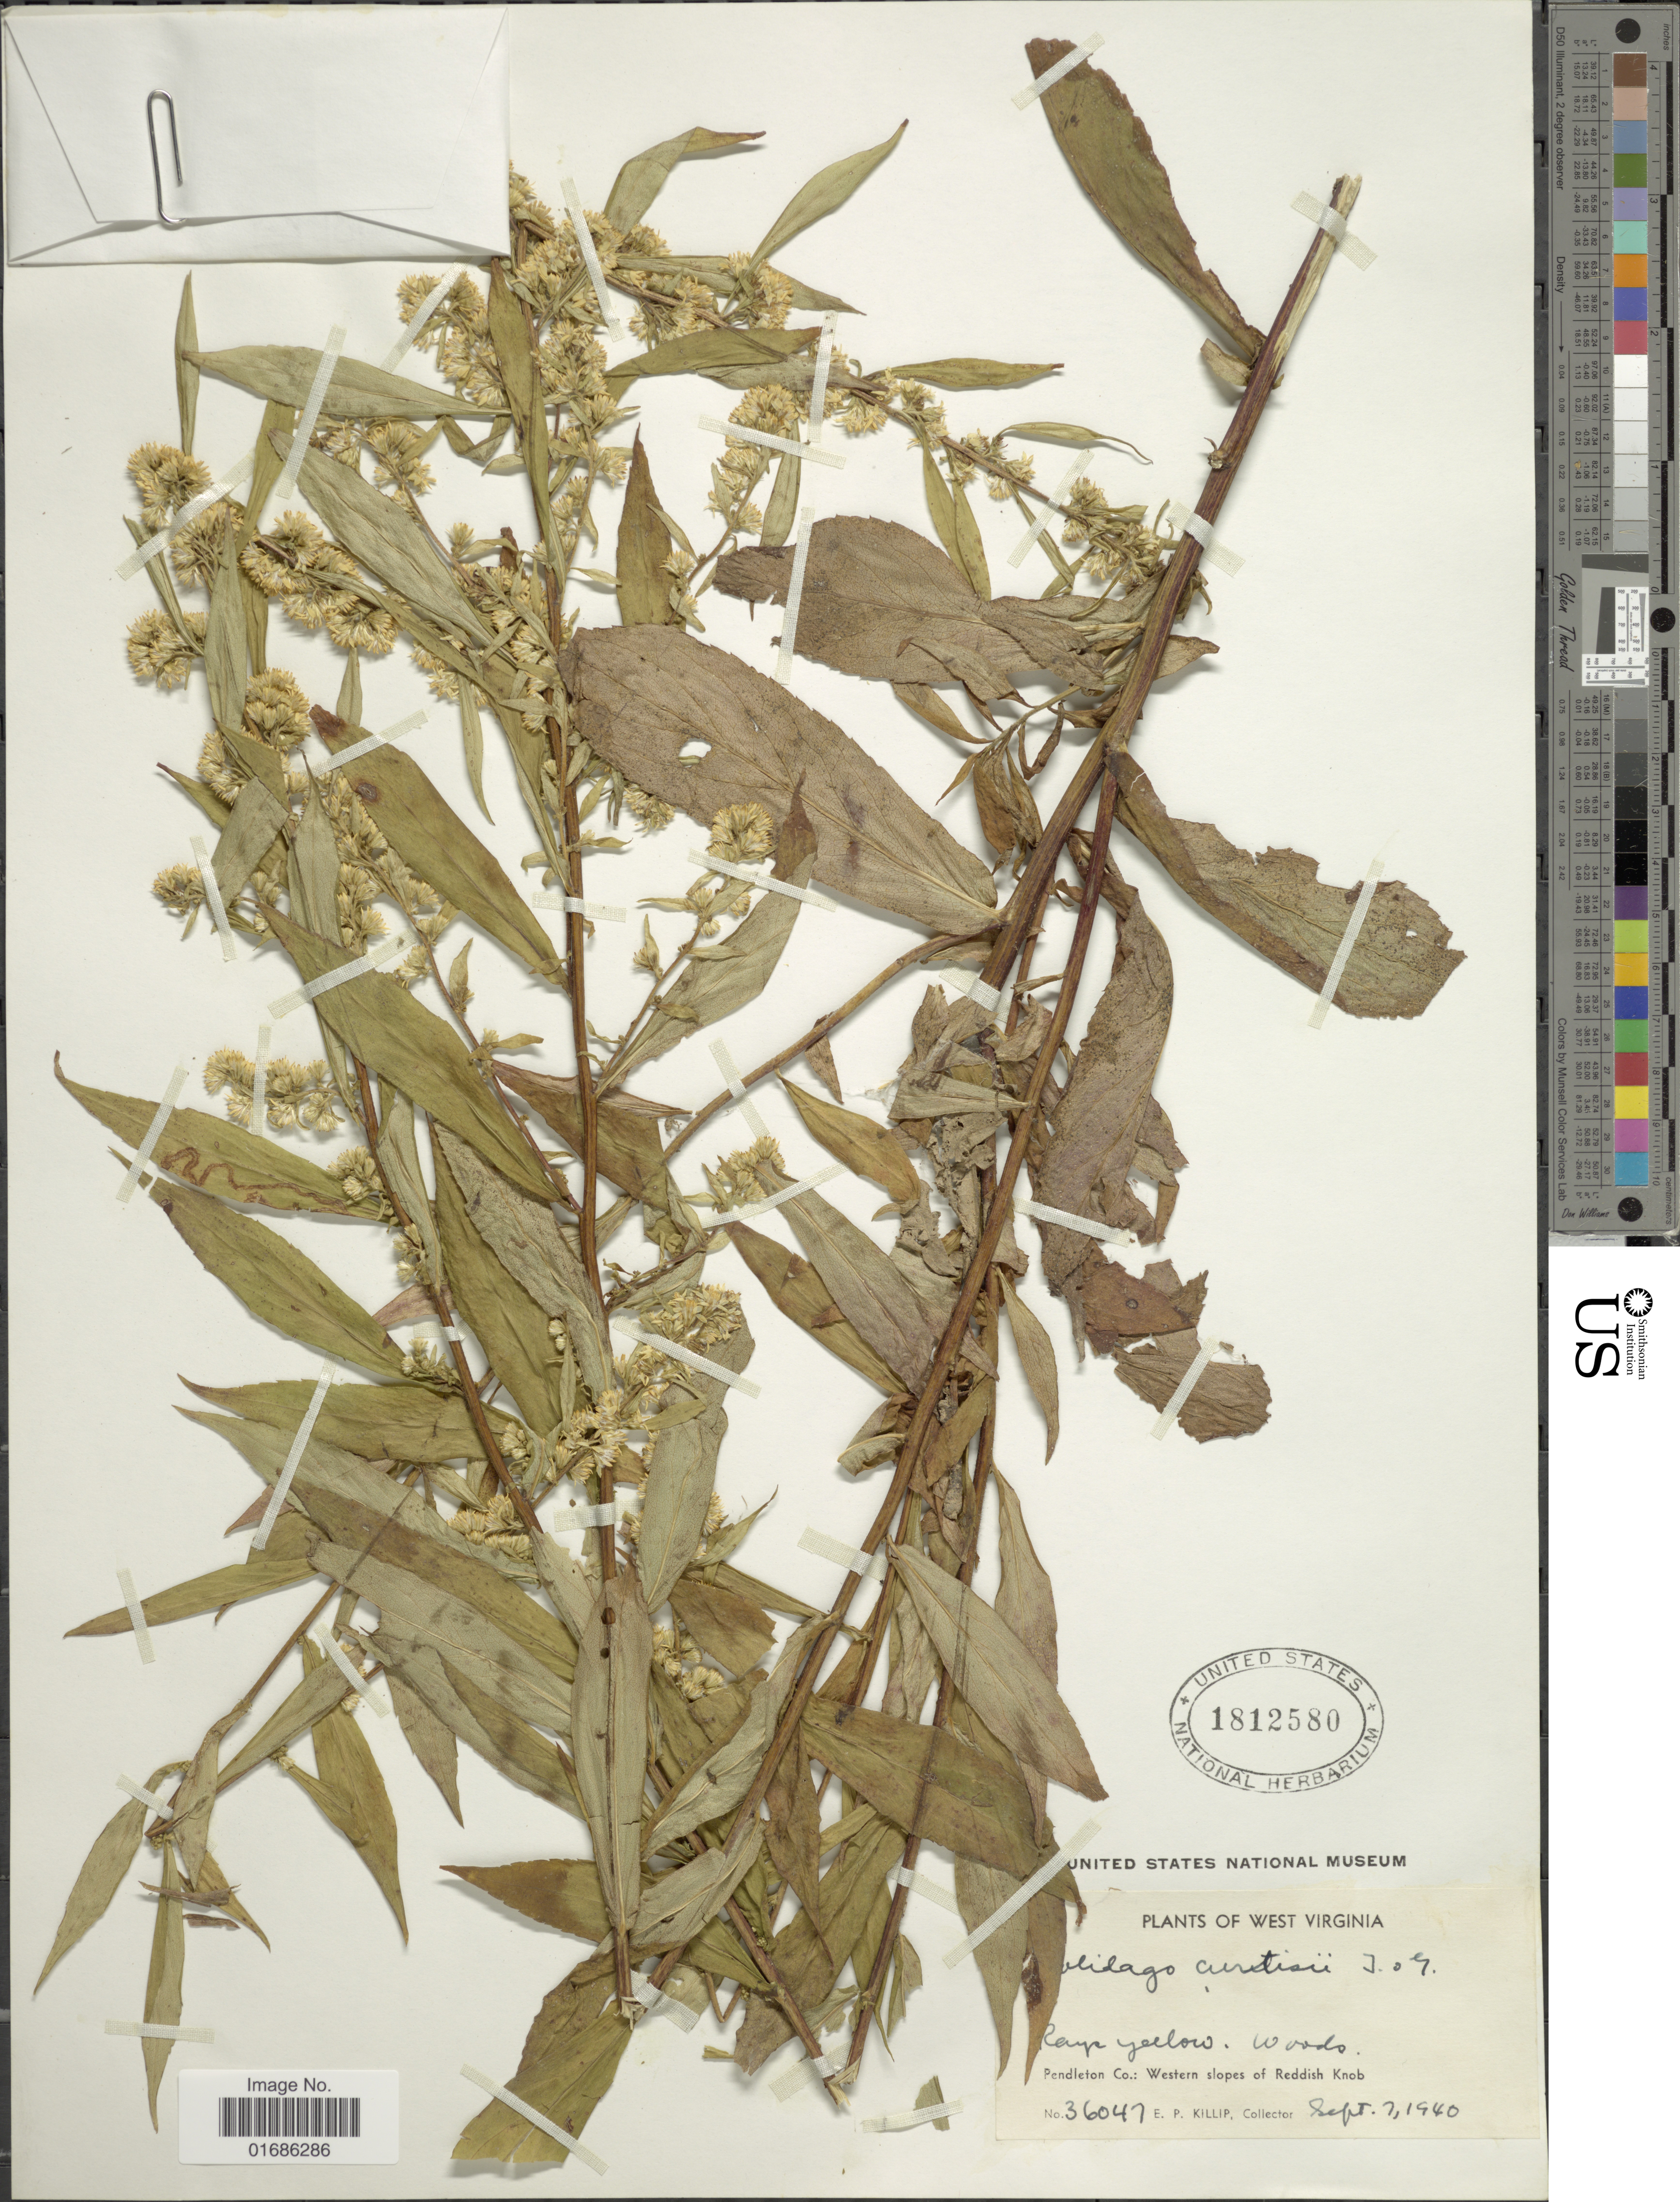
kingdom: Plantae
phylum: Tracheophyta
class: Magnoliopsida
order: Asterales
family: Asteraceae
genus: Solidago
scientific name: Solidago curtisii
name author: Torr. & A. Gray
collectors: E. P. Killip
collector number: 36047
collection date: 1940-09-07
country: United States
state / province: West Virginia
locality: Pendleton Co: Western slopes of Reddish Knob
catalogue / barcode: US 1812580